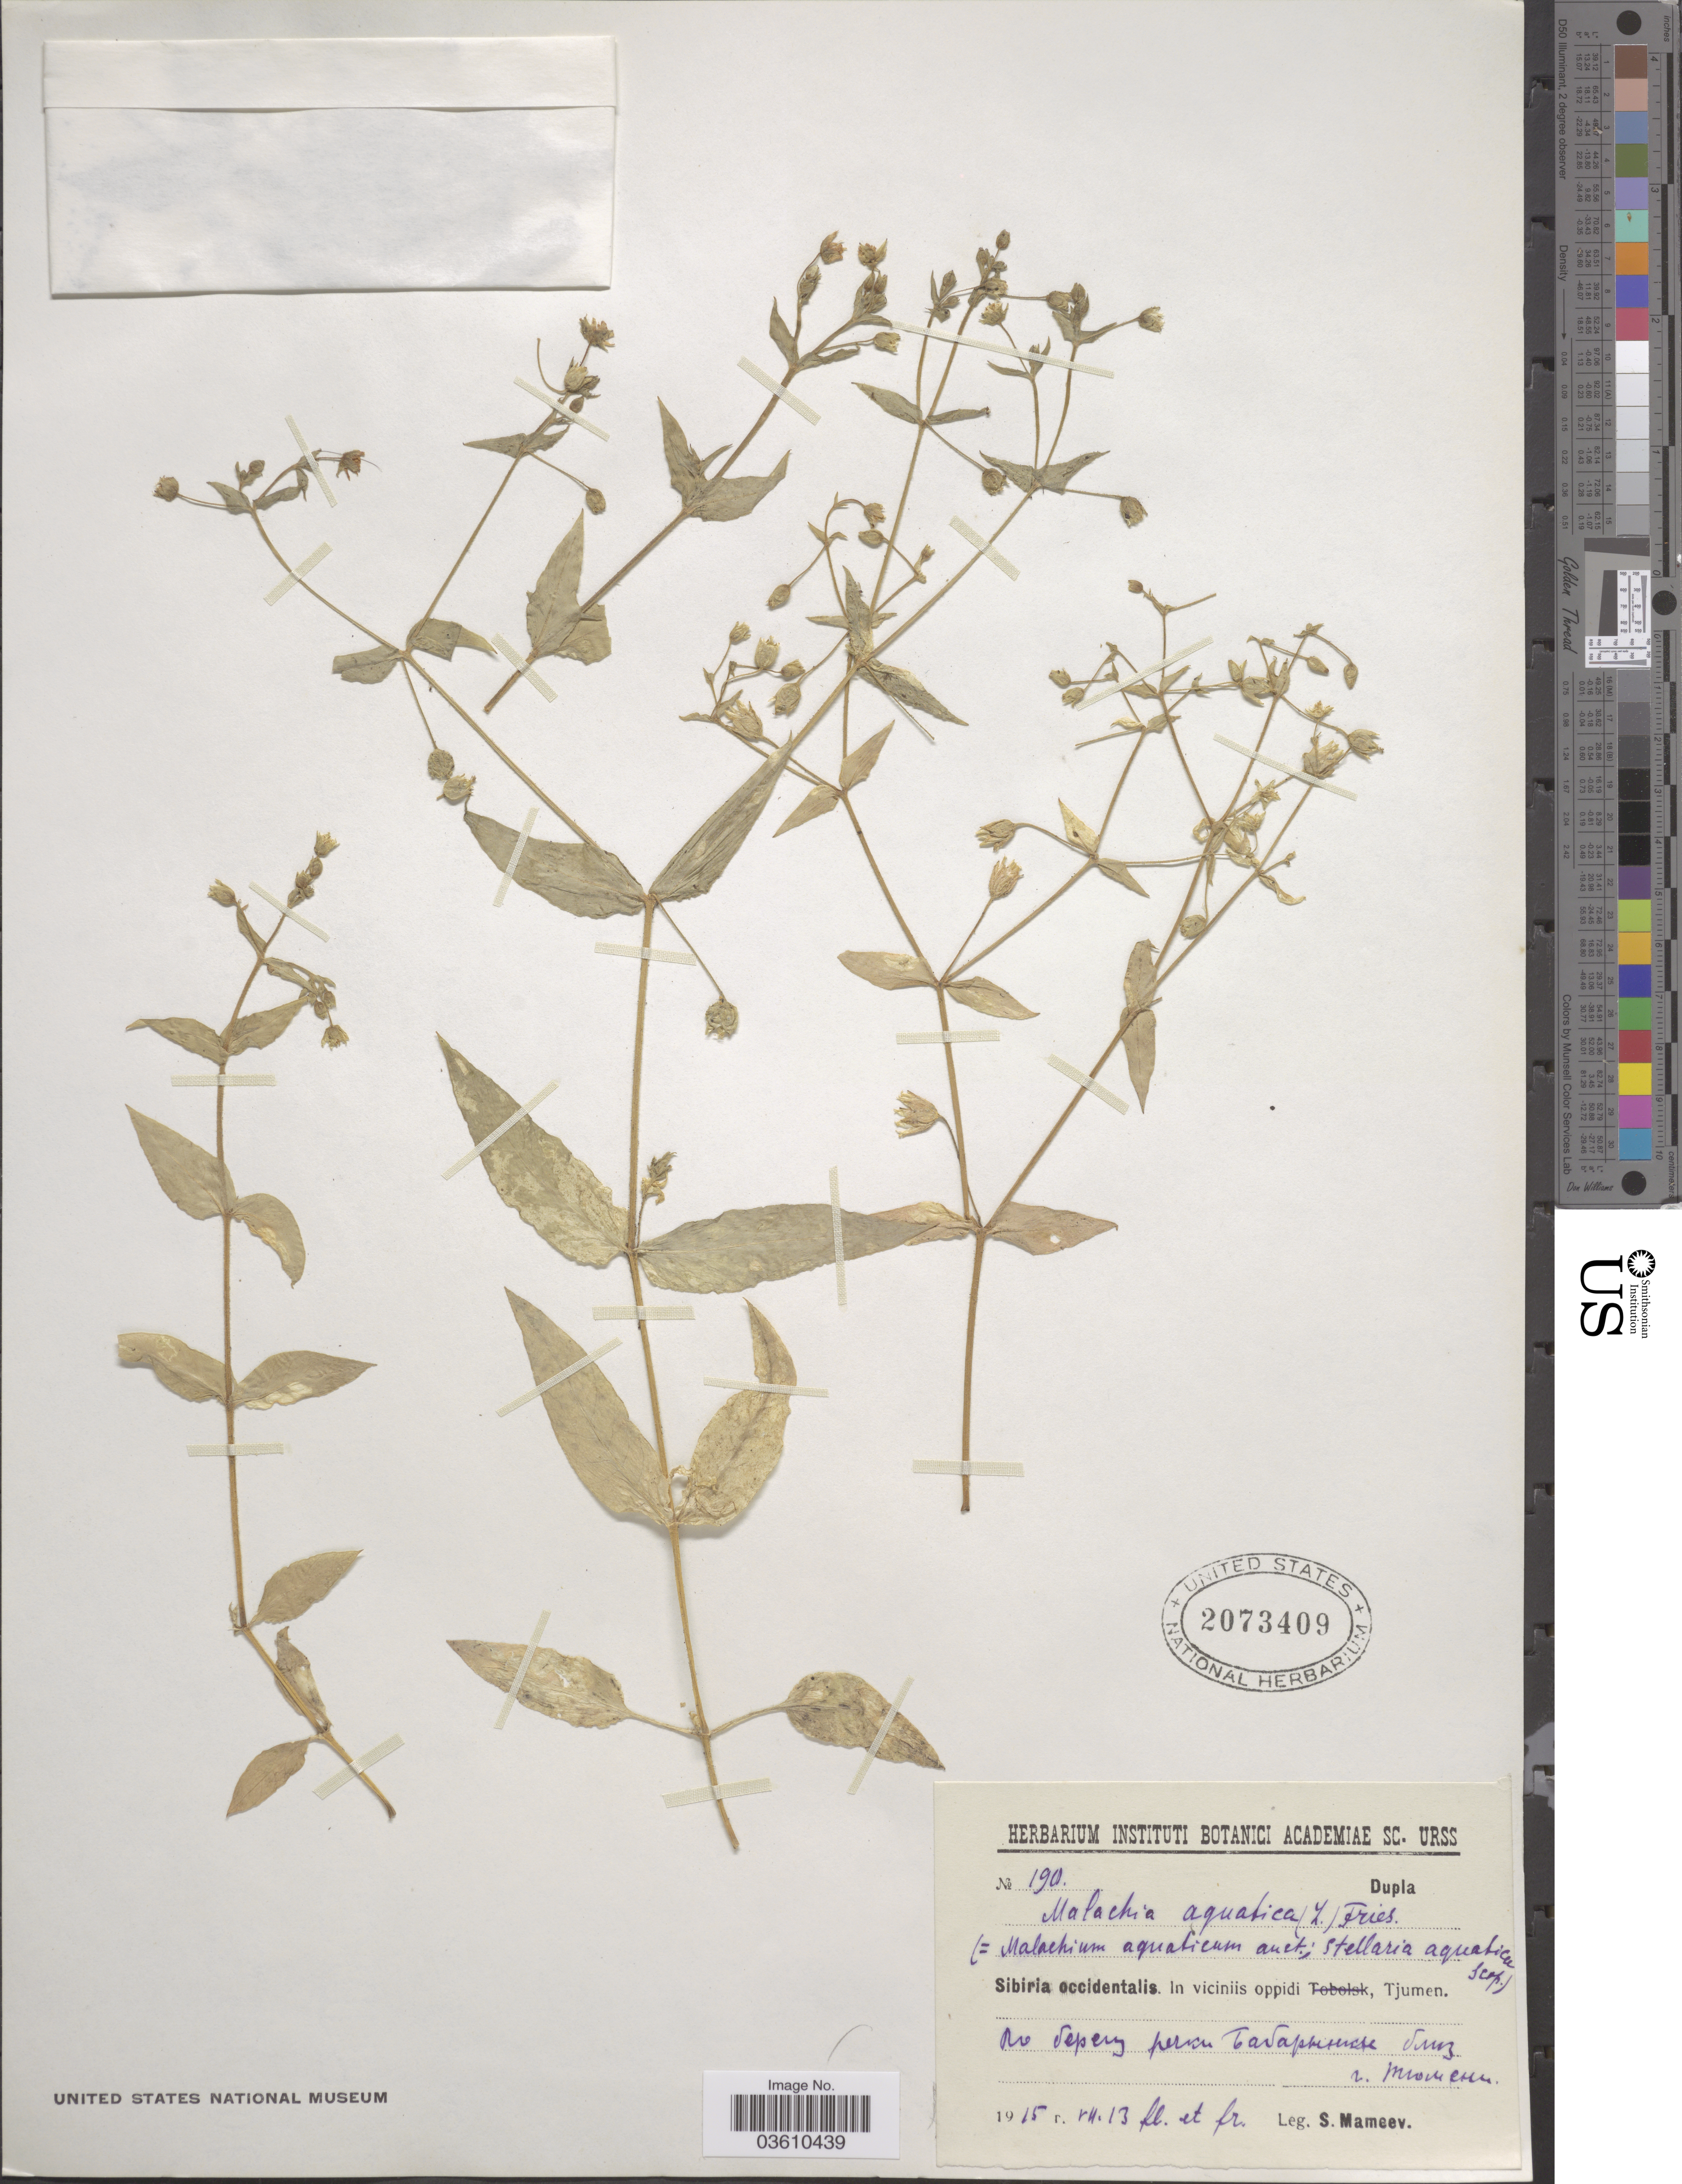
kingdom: Plantae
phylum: Tracheophyta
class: Magnoliopsida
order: Caryophyllales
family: Caryophyllaceae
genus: Stellaria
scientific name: Stellaria aquatica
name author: L.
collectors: S. Mameev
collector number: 190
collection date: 1915-07-13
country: Russian Federation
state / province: Tyumen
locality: Sibiria occidentalis. In viciniis oppidi, Tjumen. X.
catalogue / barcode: US 2073409